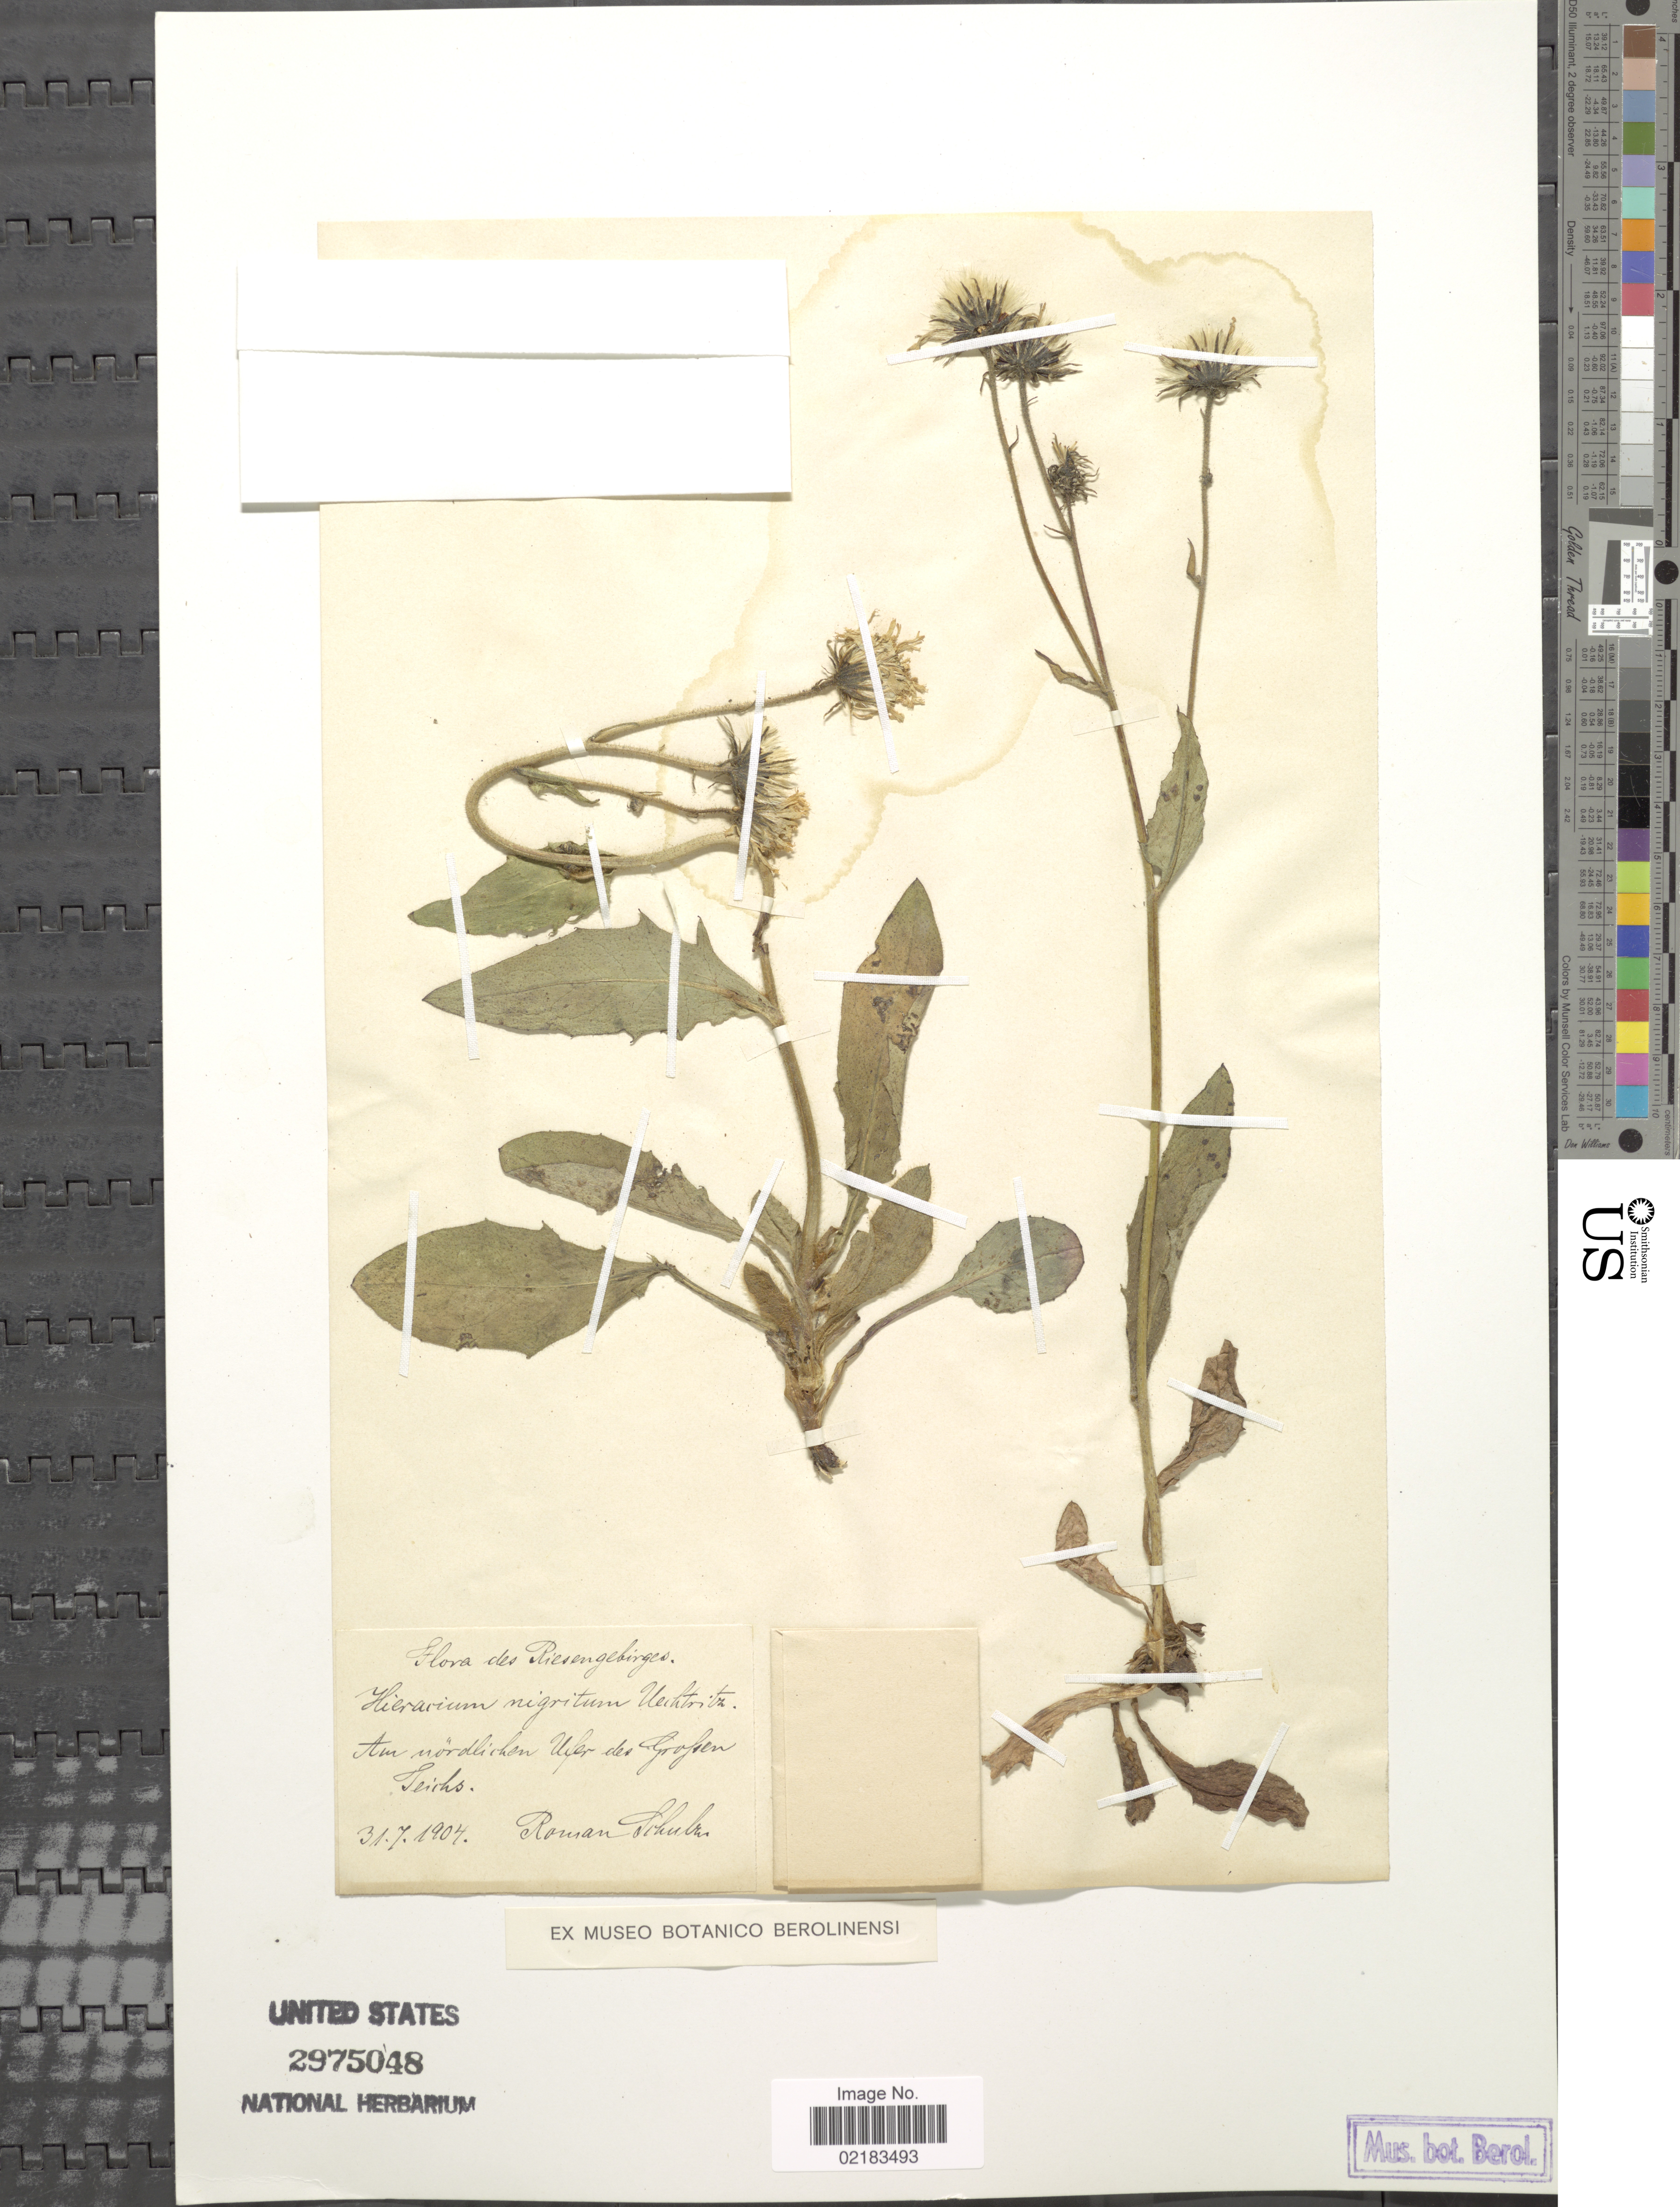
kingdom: Plantae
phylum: Tracheophyta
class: Magnoliopsida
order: Asterales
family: Asteraceae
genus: Hieracium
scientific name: Hieracium nigritum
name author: R. Uechtr.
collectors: R. Schulz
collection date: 1904-07-31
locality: Risengebirges, am Nördlichen Uper des gropen Teihs [interpreted]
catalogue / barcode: US 2975048